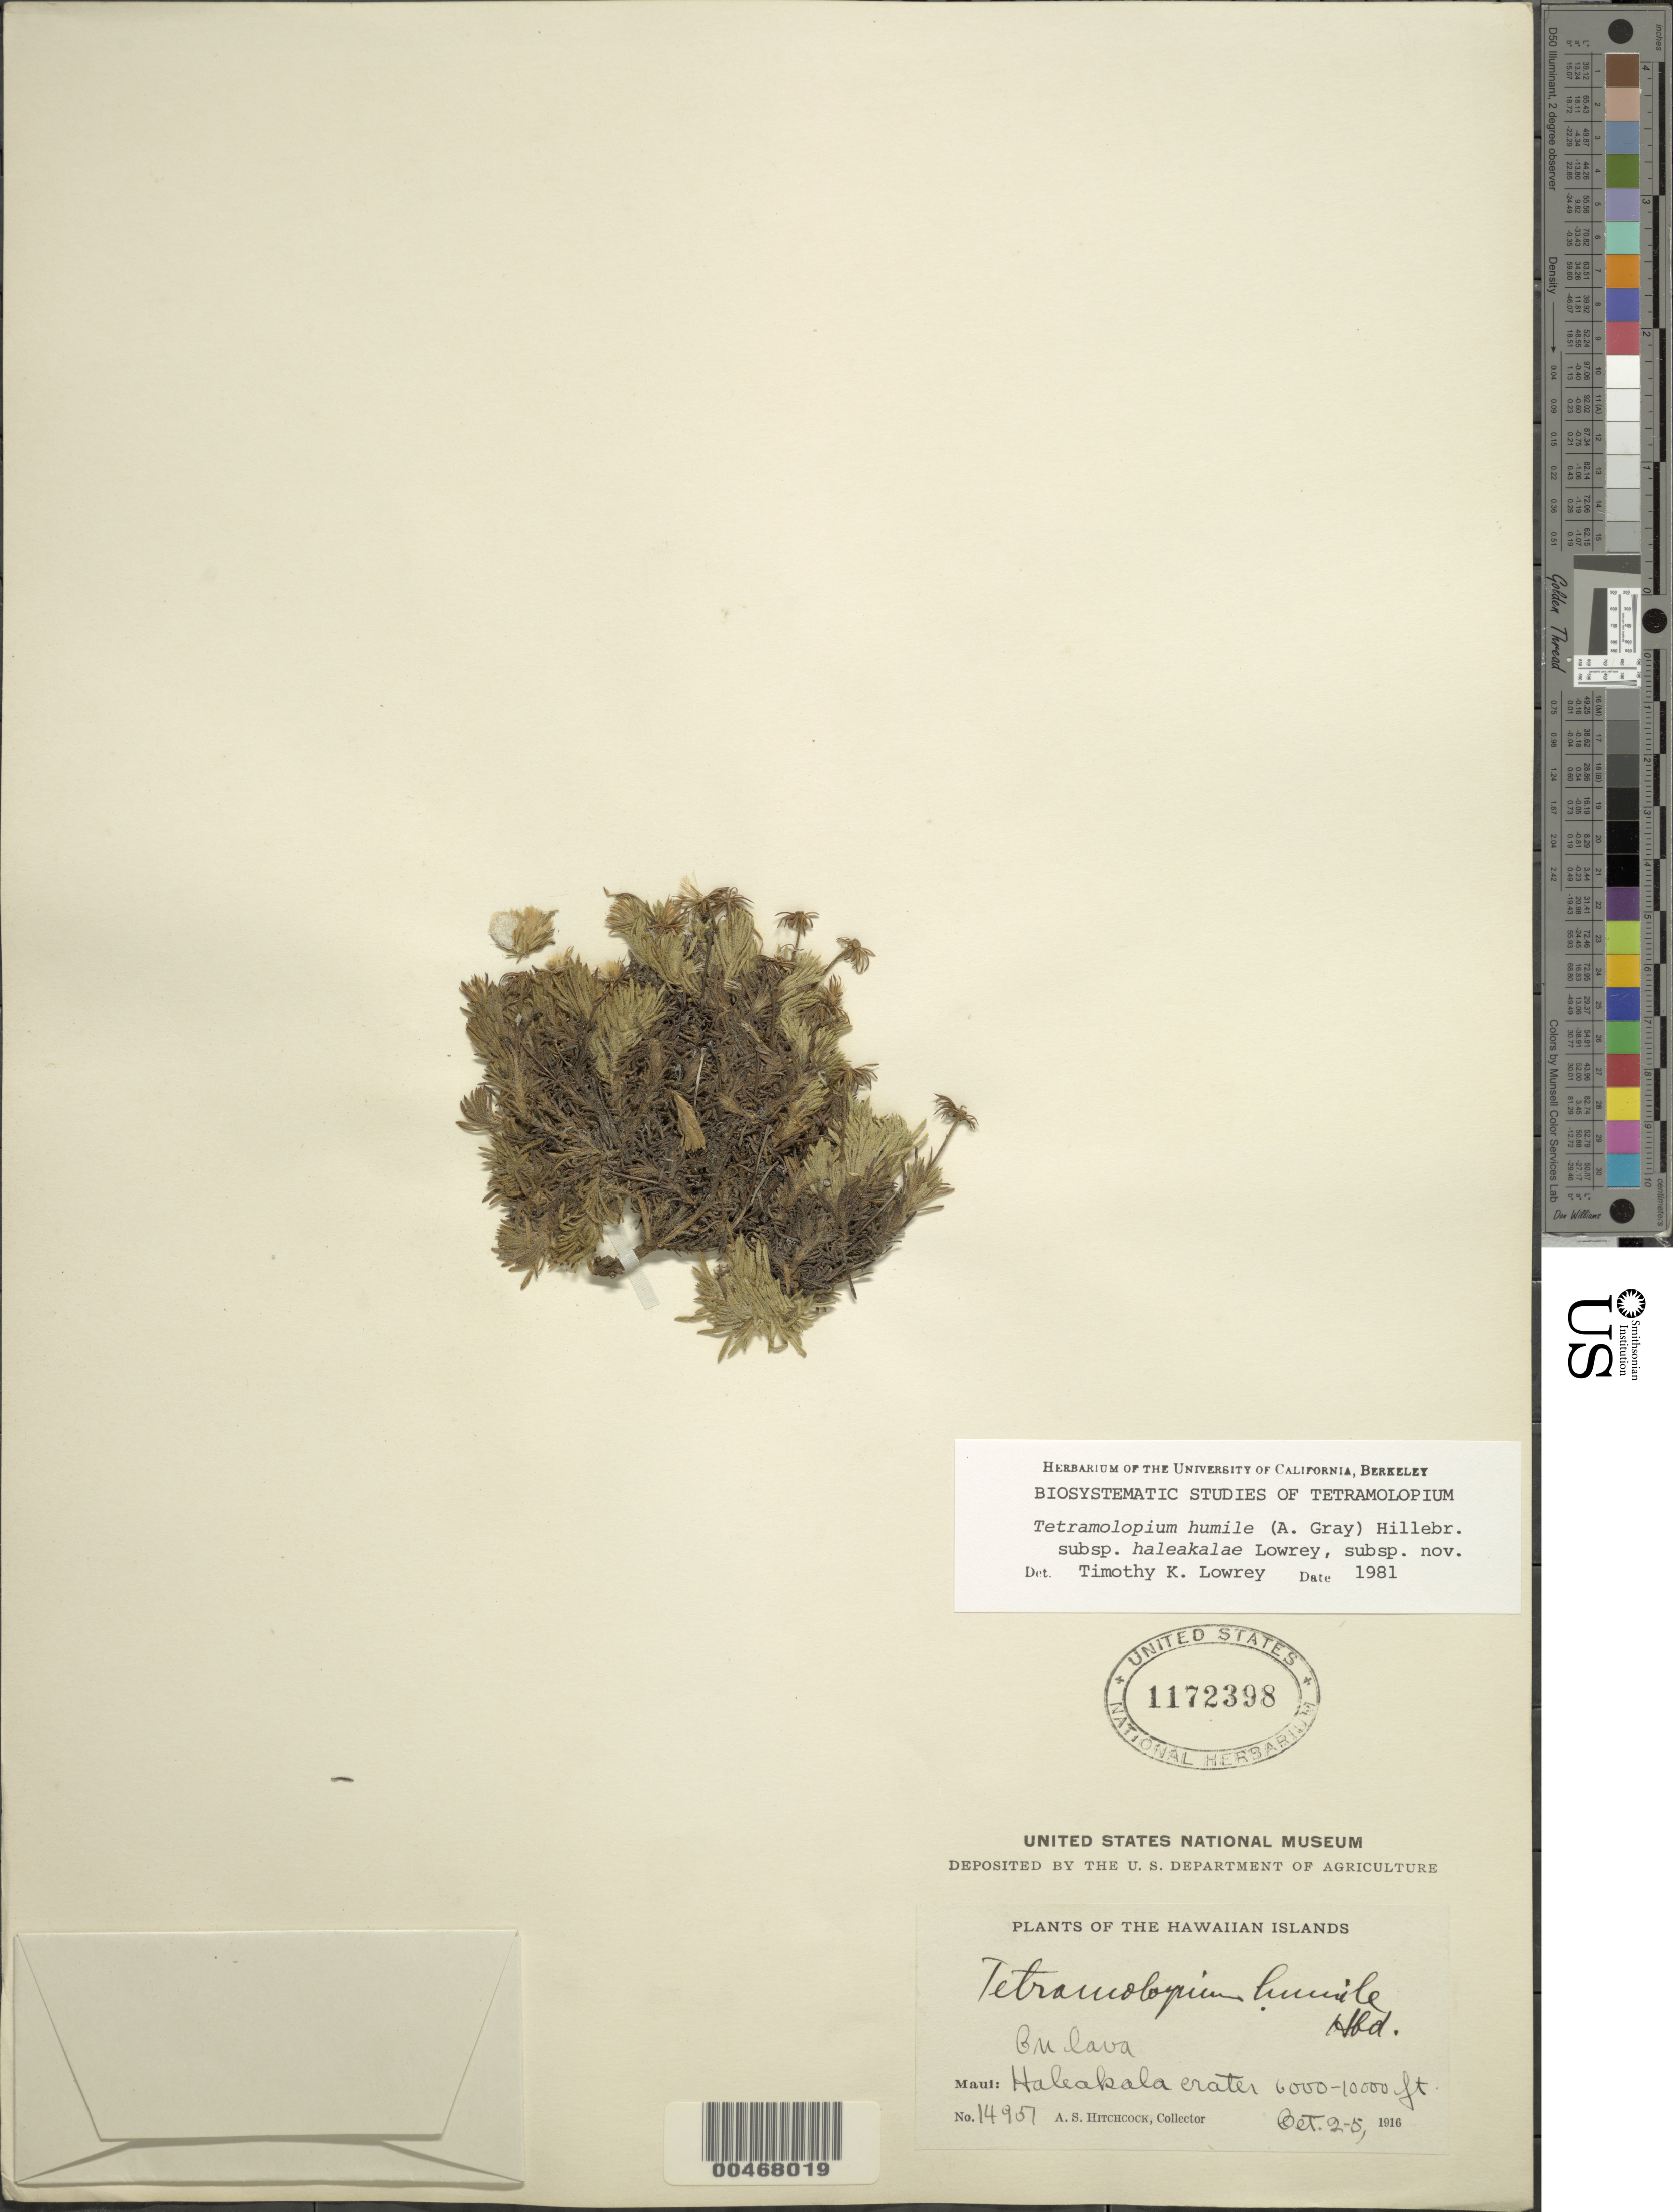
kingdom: Plantae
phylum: Tracheophyta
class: Magnoliopsida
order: Asterales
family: Asteraceae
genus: Tetramolopium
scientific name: Tetramolopium humile subsp. haleakalae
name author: Lowrey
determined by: Lowrey, T. K.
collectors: A. S. Hitchcock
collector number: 14951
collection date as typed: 2 Oct 1916 to 5 Oct 1916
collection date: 1916-10-02/1916-10-05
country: United States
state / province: Hawaii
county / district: Maui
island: Maui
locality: Haleakala Crater, on lava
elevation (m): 1829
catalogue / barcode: US 1172398